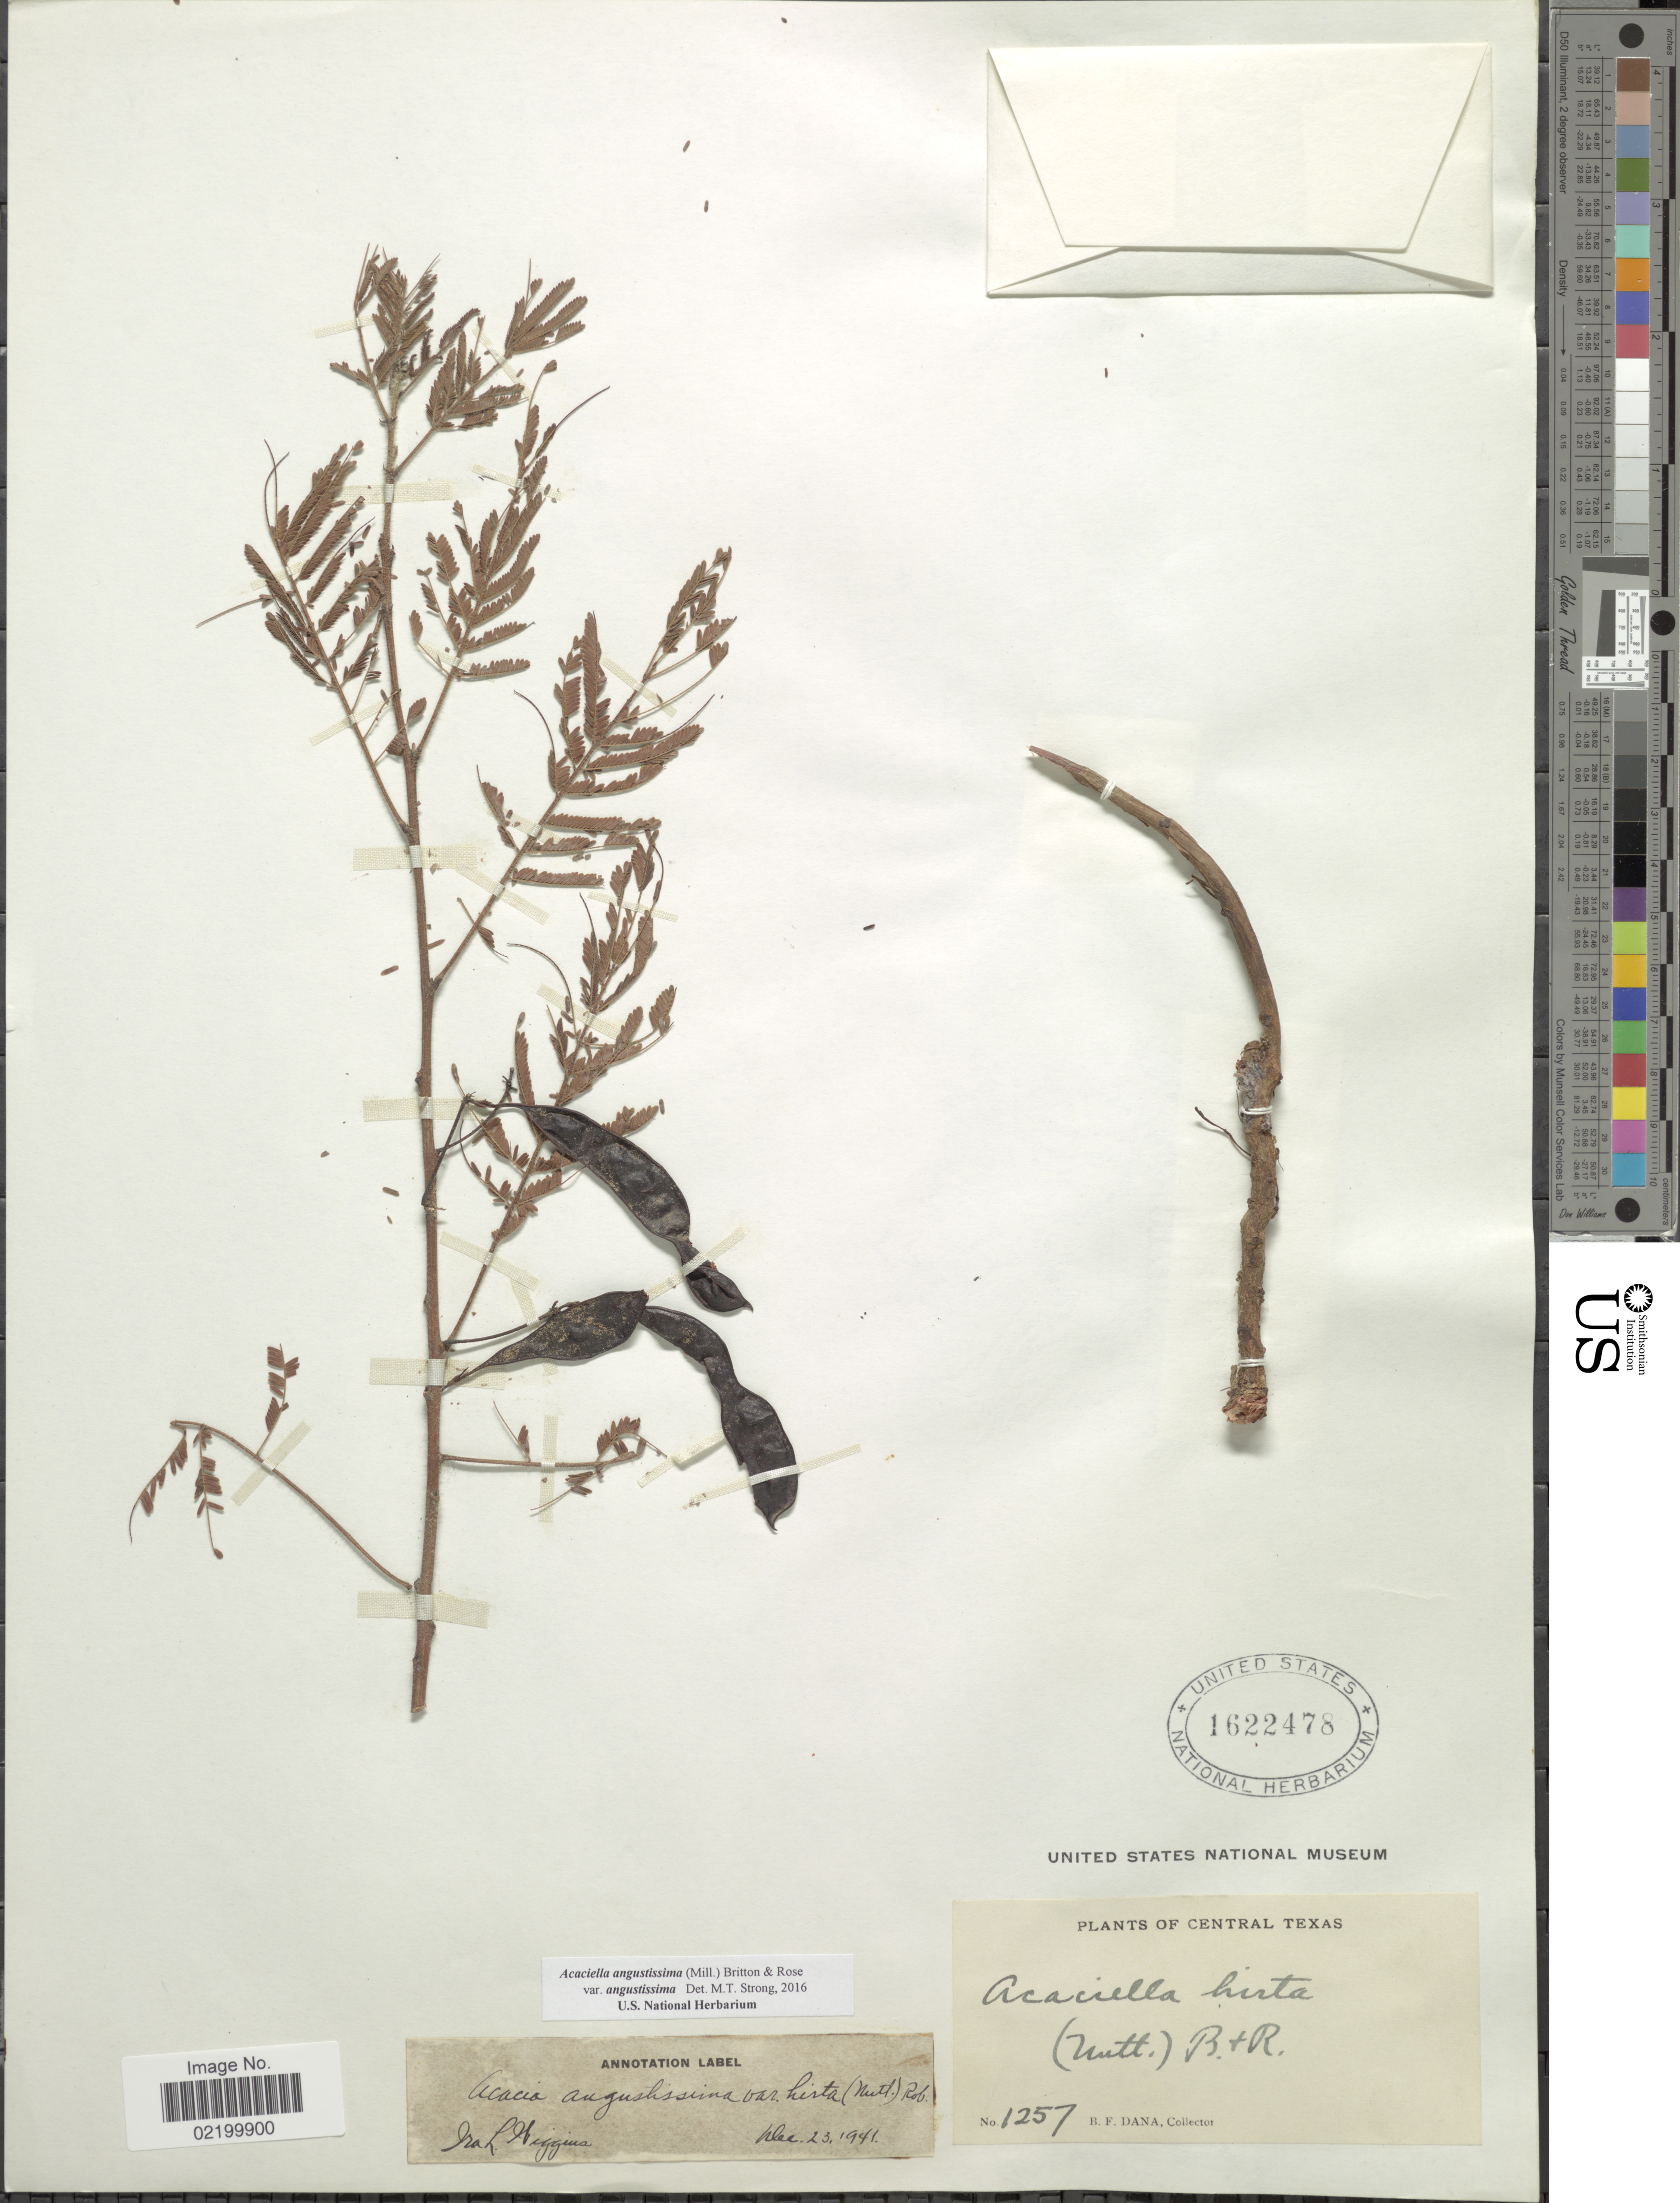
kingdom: Plantae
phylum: Tracheophyta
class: Magnoliopsida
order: Fabales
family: Fabaceae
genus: Acaciella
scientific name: Acaciella angustissima var. angustissima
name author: (Mill.) Britton & Rose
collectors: B. Dana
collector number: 127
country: United States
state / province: Texas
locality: Central Texas.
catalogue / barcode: US 1622478